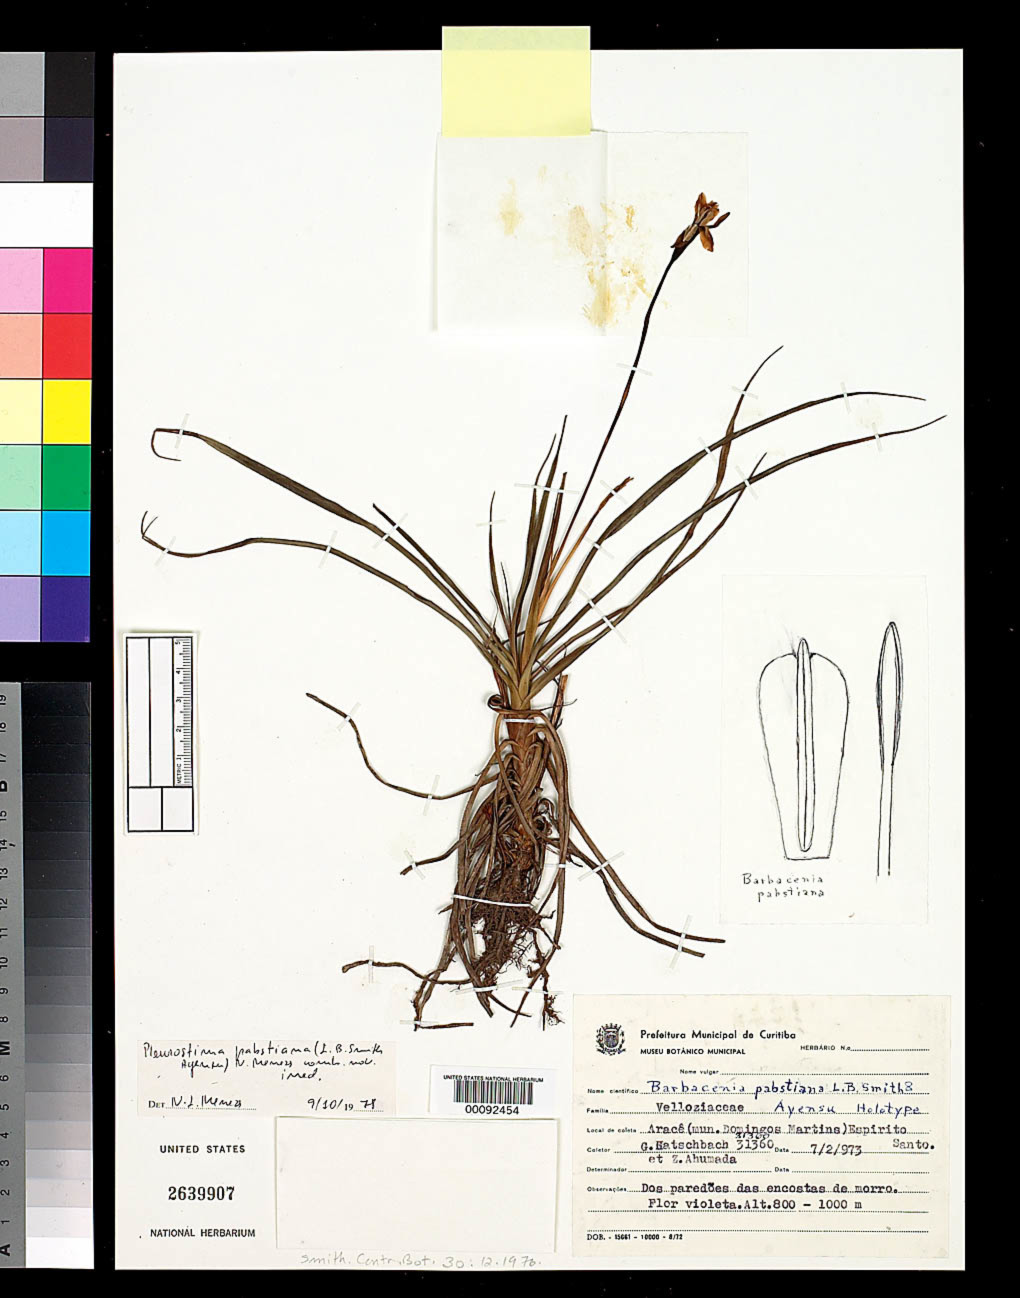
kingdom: Plantae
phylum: Tracheophyta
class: Liliopsida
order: Pandanales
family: Velloziaceae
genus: Barbacenia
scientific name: Barbacenia pabstiana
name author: L.B. Sm. & Ayensu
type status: Holotype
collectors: G. Hatschbach & Z. Ahumada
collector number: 31360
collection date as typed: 07 Feb 1973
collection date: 1973-02-07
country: Brazil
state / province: Espírito Santo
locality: Domingos Martins, Arace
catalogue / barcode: US 2639907